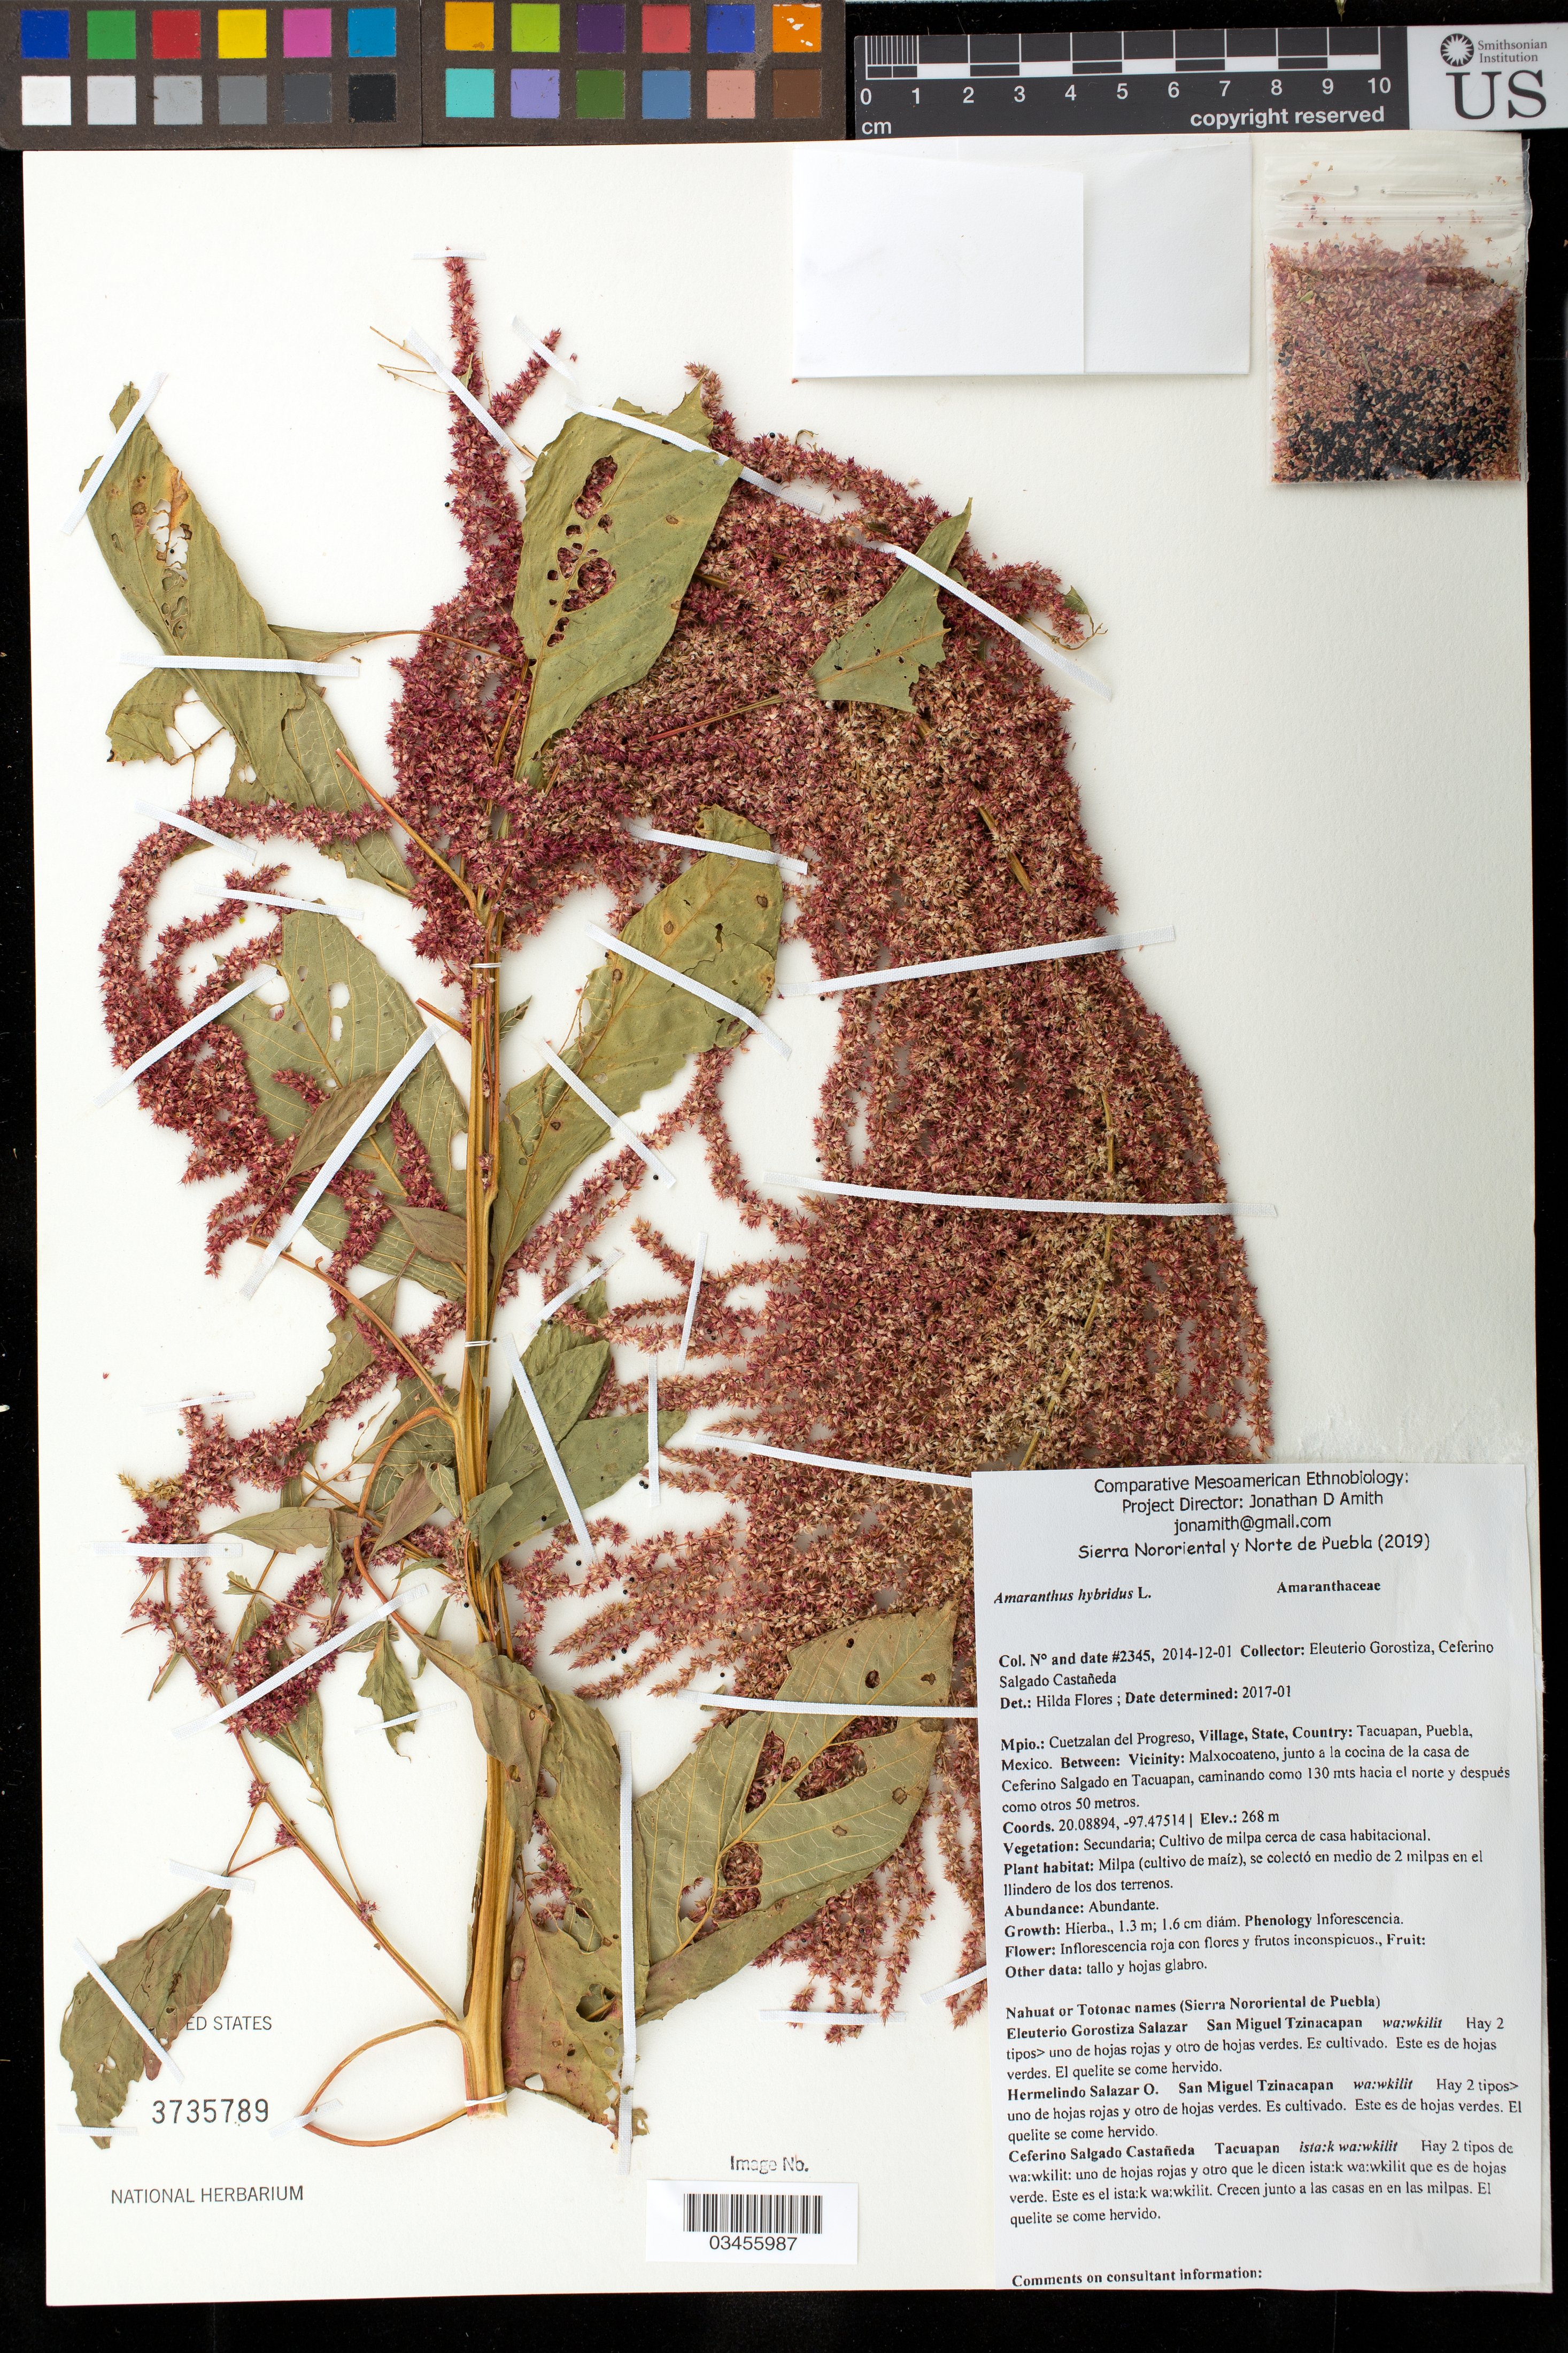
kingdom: Plantae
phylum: Tracheophyta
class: Magnoliopsida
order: Caryophyllales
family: Amaranthaceae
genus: Amaranthus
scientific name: Amaranthus hybridus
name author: L.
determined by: Flores, H.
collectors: J. D. Amith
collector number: JDA_02345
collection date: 2014-12-01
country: México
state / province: Puebla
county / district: Cuetzalan del Progreso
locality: PUEBLO: Tacuapan; LOCALIDAD EXACTA: Malxocoateno, junto a la cocina de la casa de Ceferino Salgado en Tacuapan, caminando como 130 m hacia el norte y después como otros 50 metros.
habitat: VEGETACIÓN y HABITAT: Cultivo de milpa cerca de casa habitacional. | Milpa (cultivo de maíz), se colectó en medio de 2 milpas en el lindero de los dos terrenos.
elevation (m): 265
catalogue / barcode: US 3735789